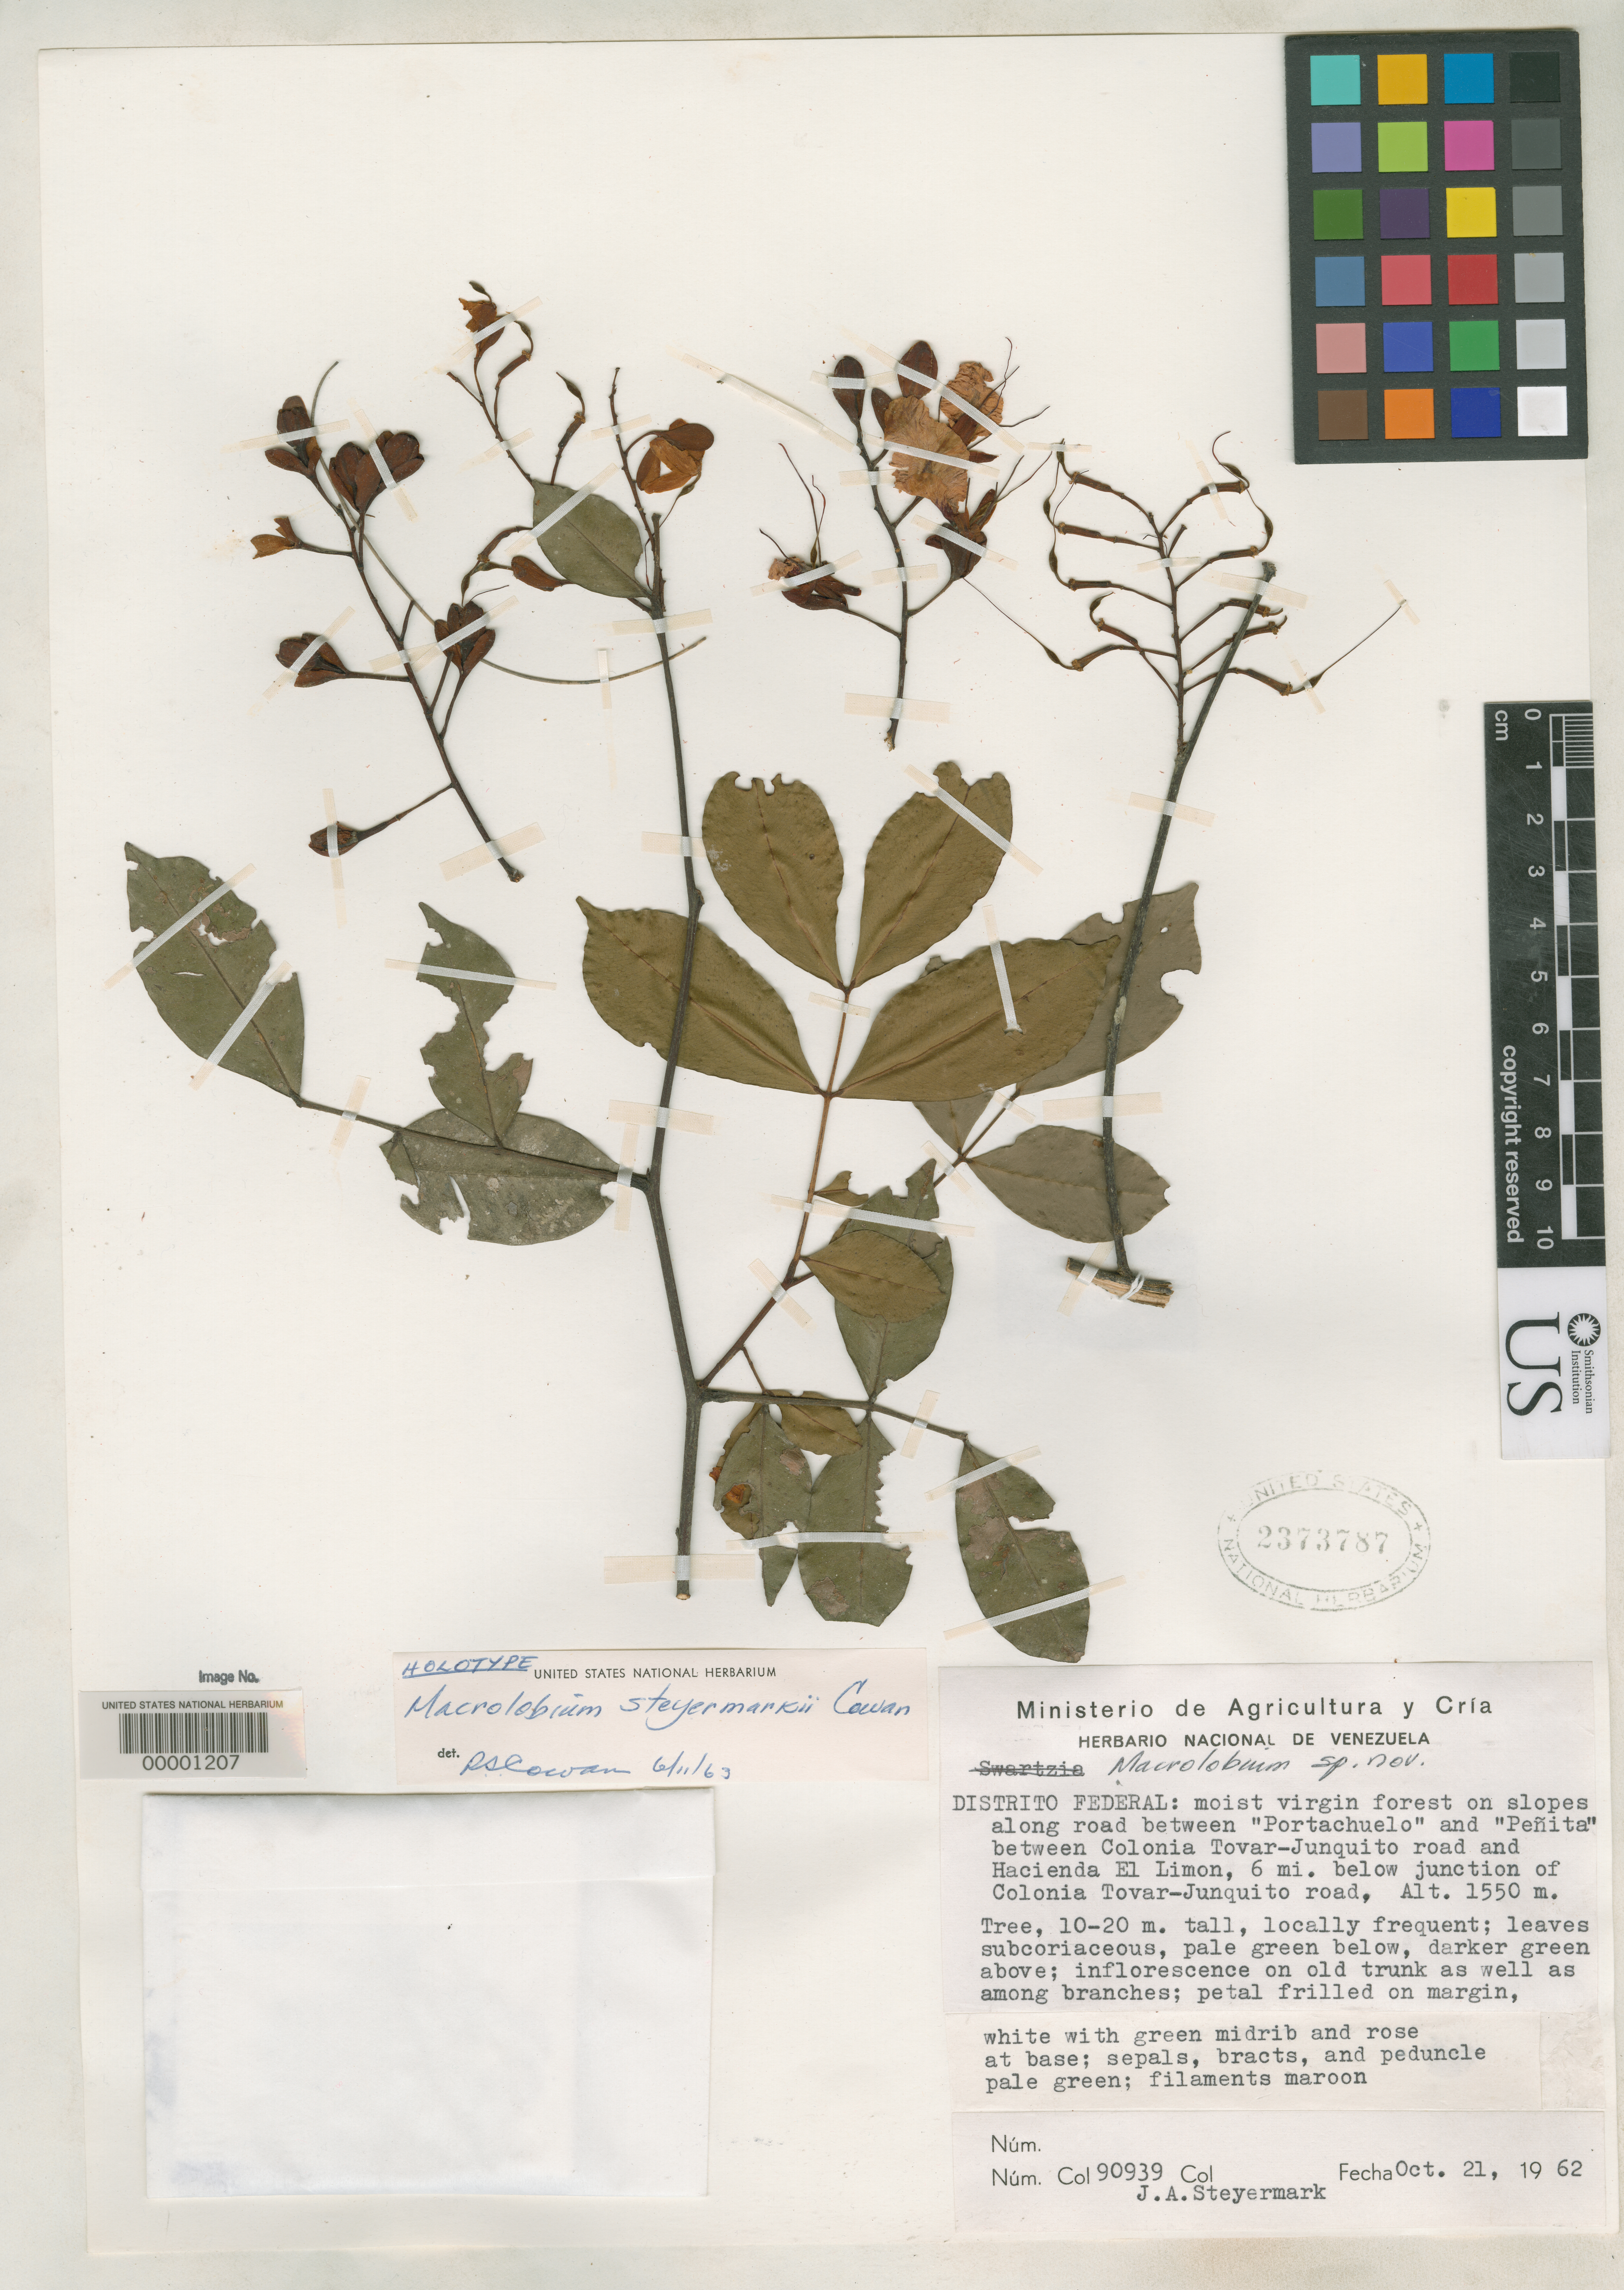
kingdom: Plantae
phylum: Tracheophyta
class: Magnoliopsida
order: Fabales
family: Fabaceae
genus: Macrolobium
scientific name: Macrolobium steyermarkii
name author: R.S. Cowan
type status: Holotype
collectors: J. Steyermark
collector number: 90939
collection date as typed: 21 Oct 1962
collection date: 1962-10-21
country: Venezuela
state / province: Distrito Federal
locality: Portochuelo-Penita.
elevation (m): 1550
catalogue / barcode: US 2373787